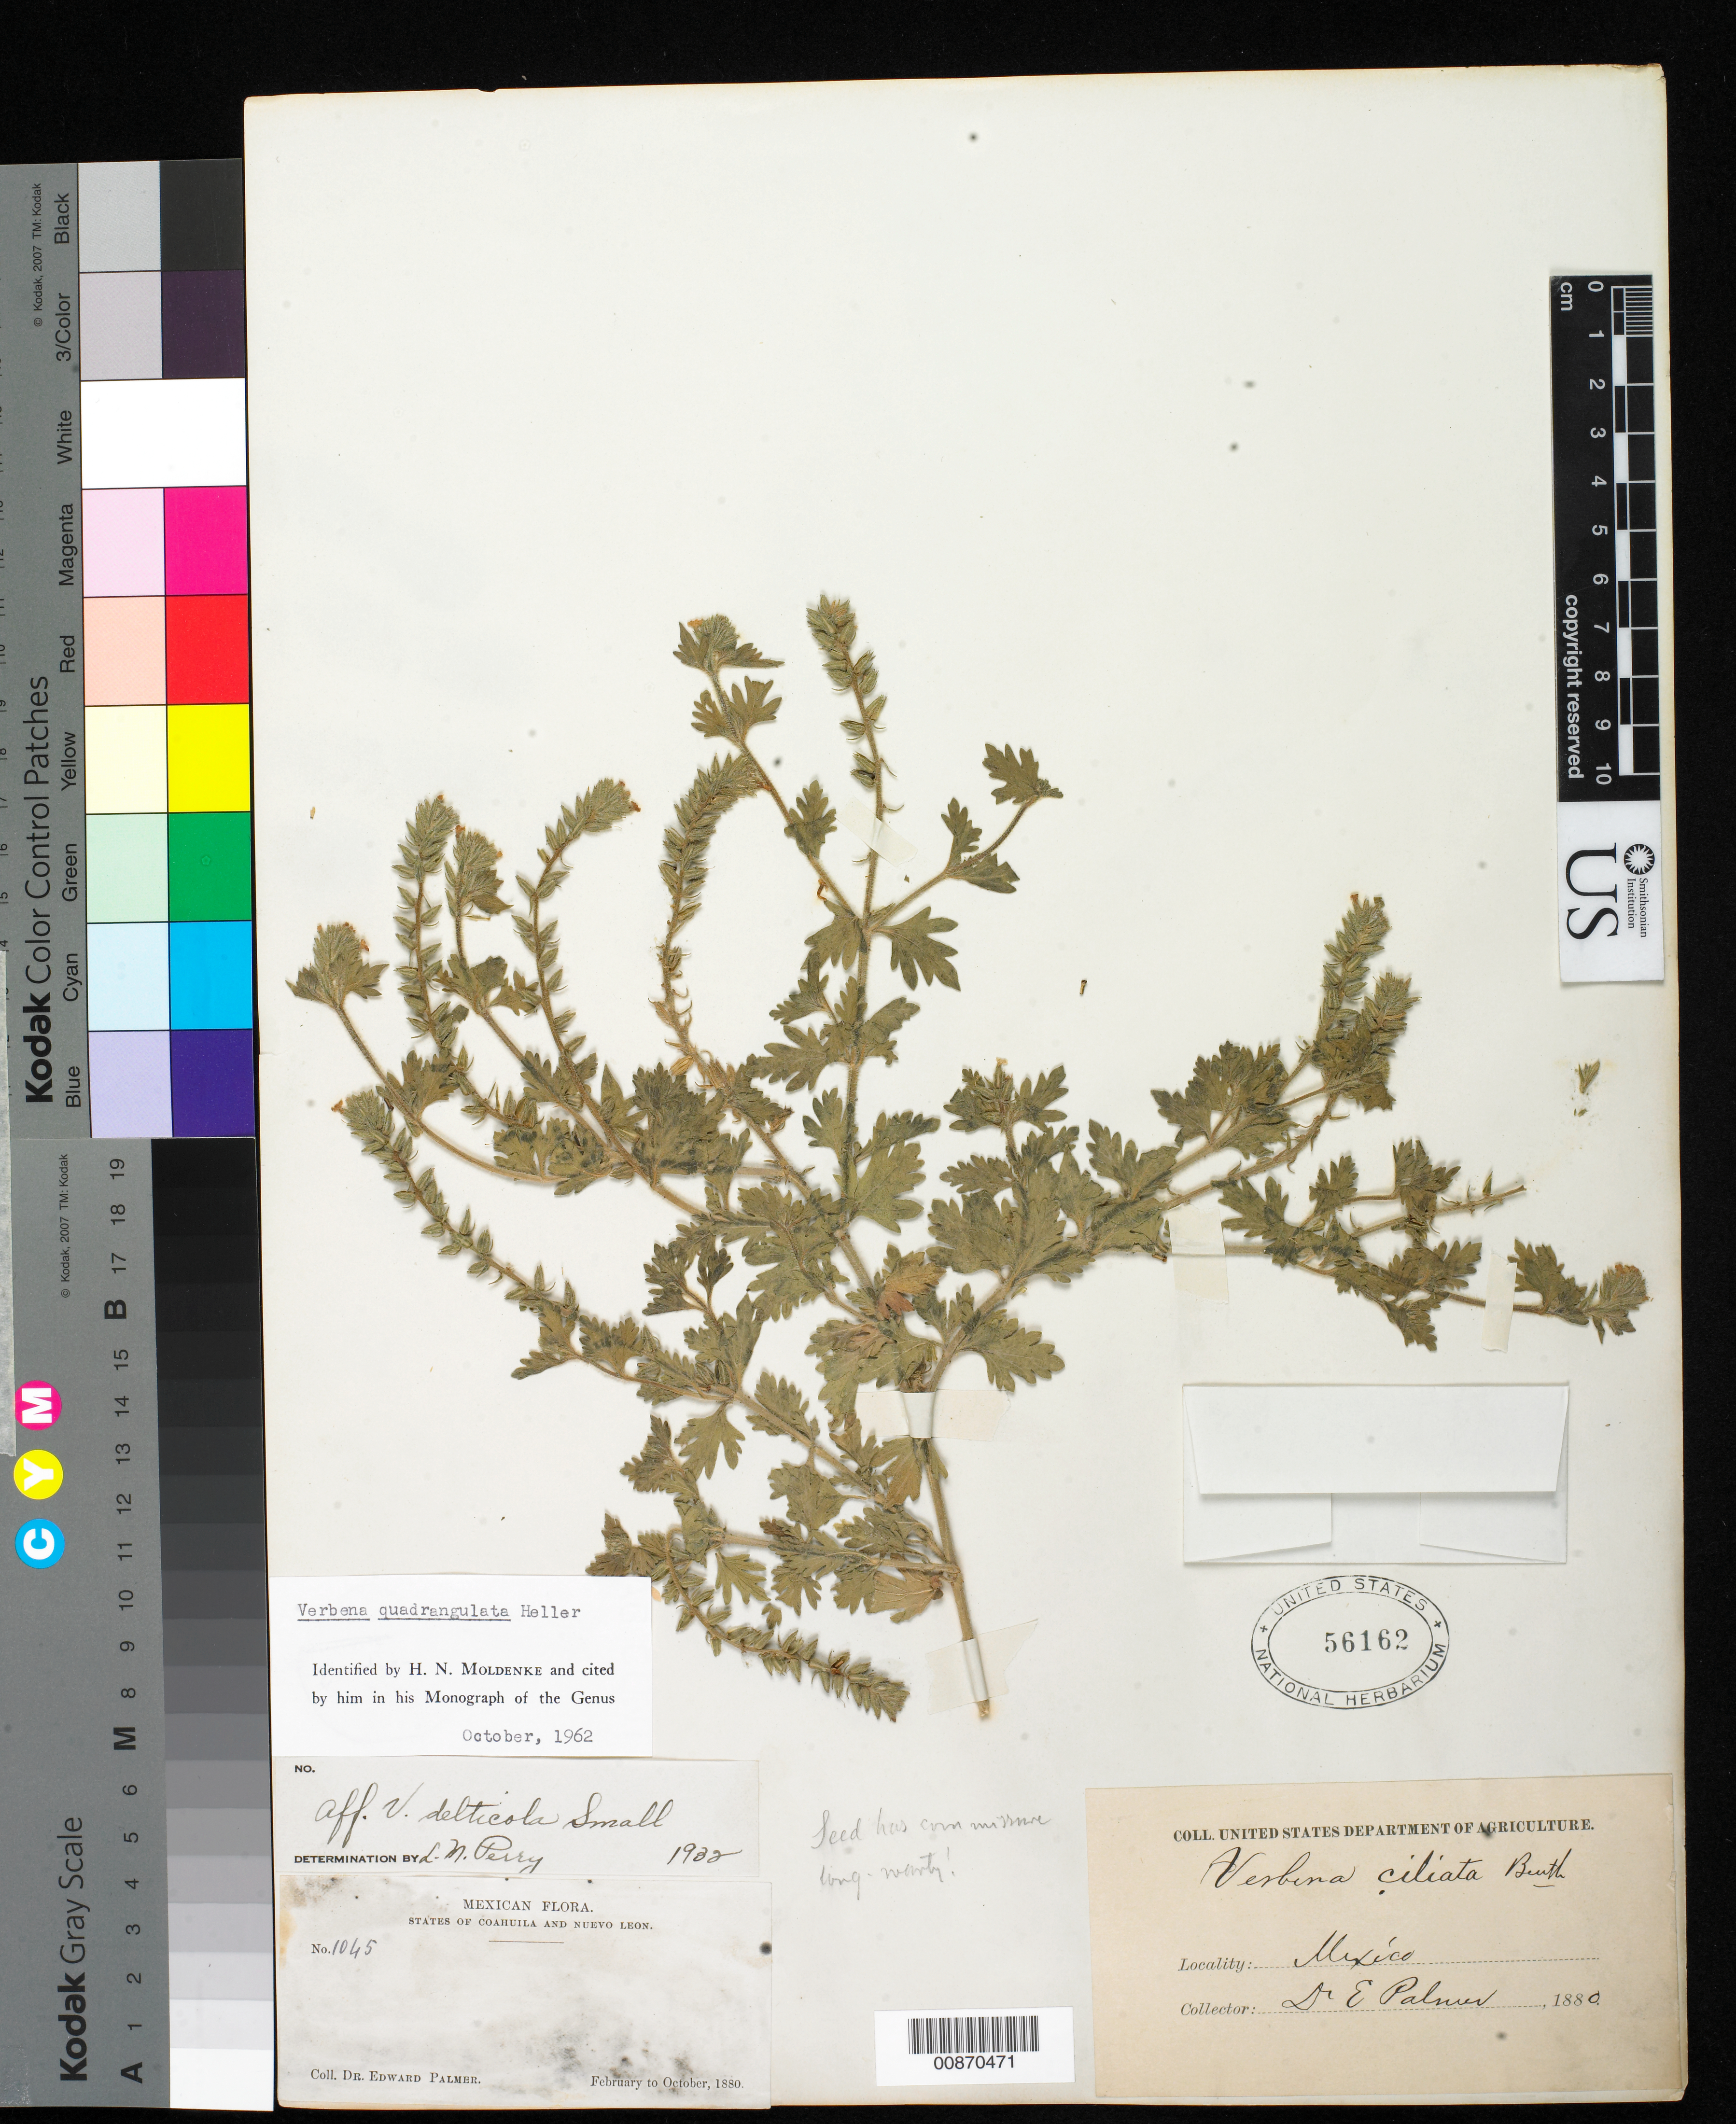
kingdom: Plantae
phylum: Tracheophyta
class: Magnoliopsida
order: Lamiales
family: Verbenaceae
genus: Verbena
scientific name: Verbena quadrangulata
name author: A. Heller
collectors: E. Palmer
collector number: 1045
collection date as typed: Feb 1880 to -- Oct 1880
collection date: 1880-02/1880-10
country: Mexico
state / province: Coahuila / Nuevo León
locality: States of Coahuila and Nuevo León.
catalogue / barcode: US 56162